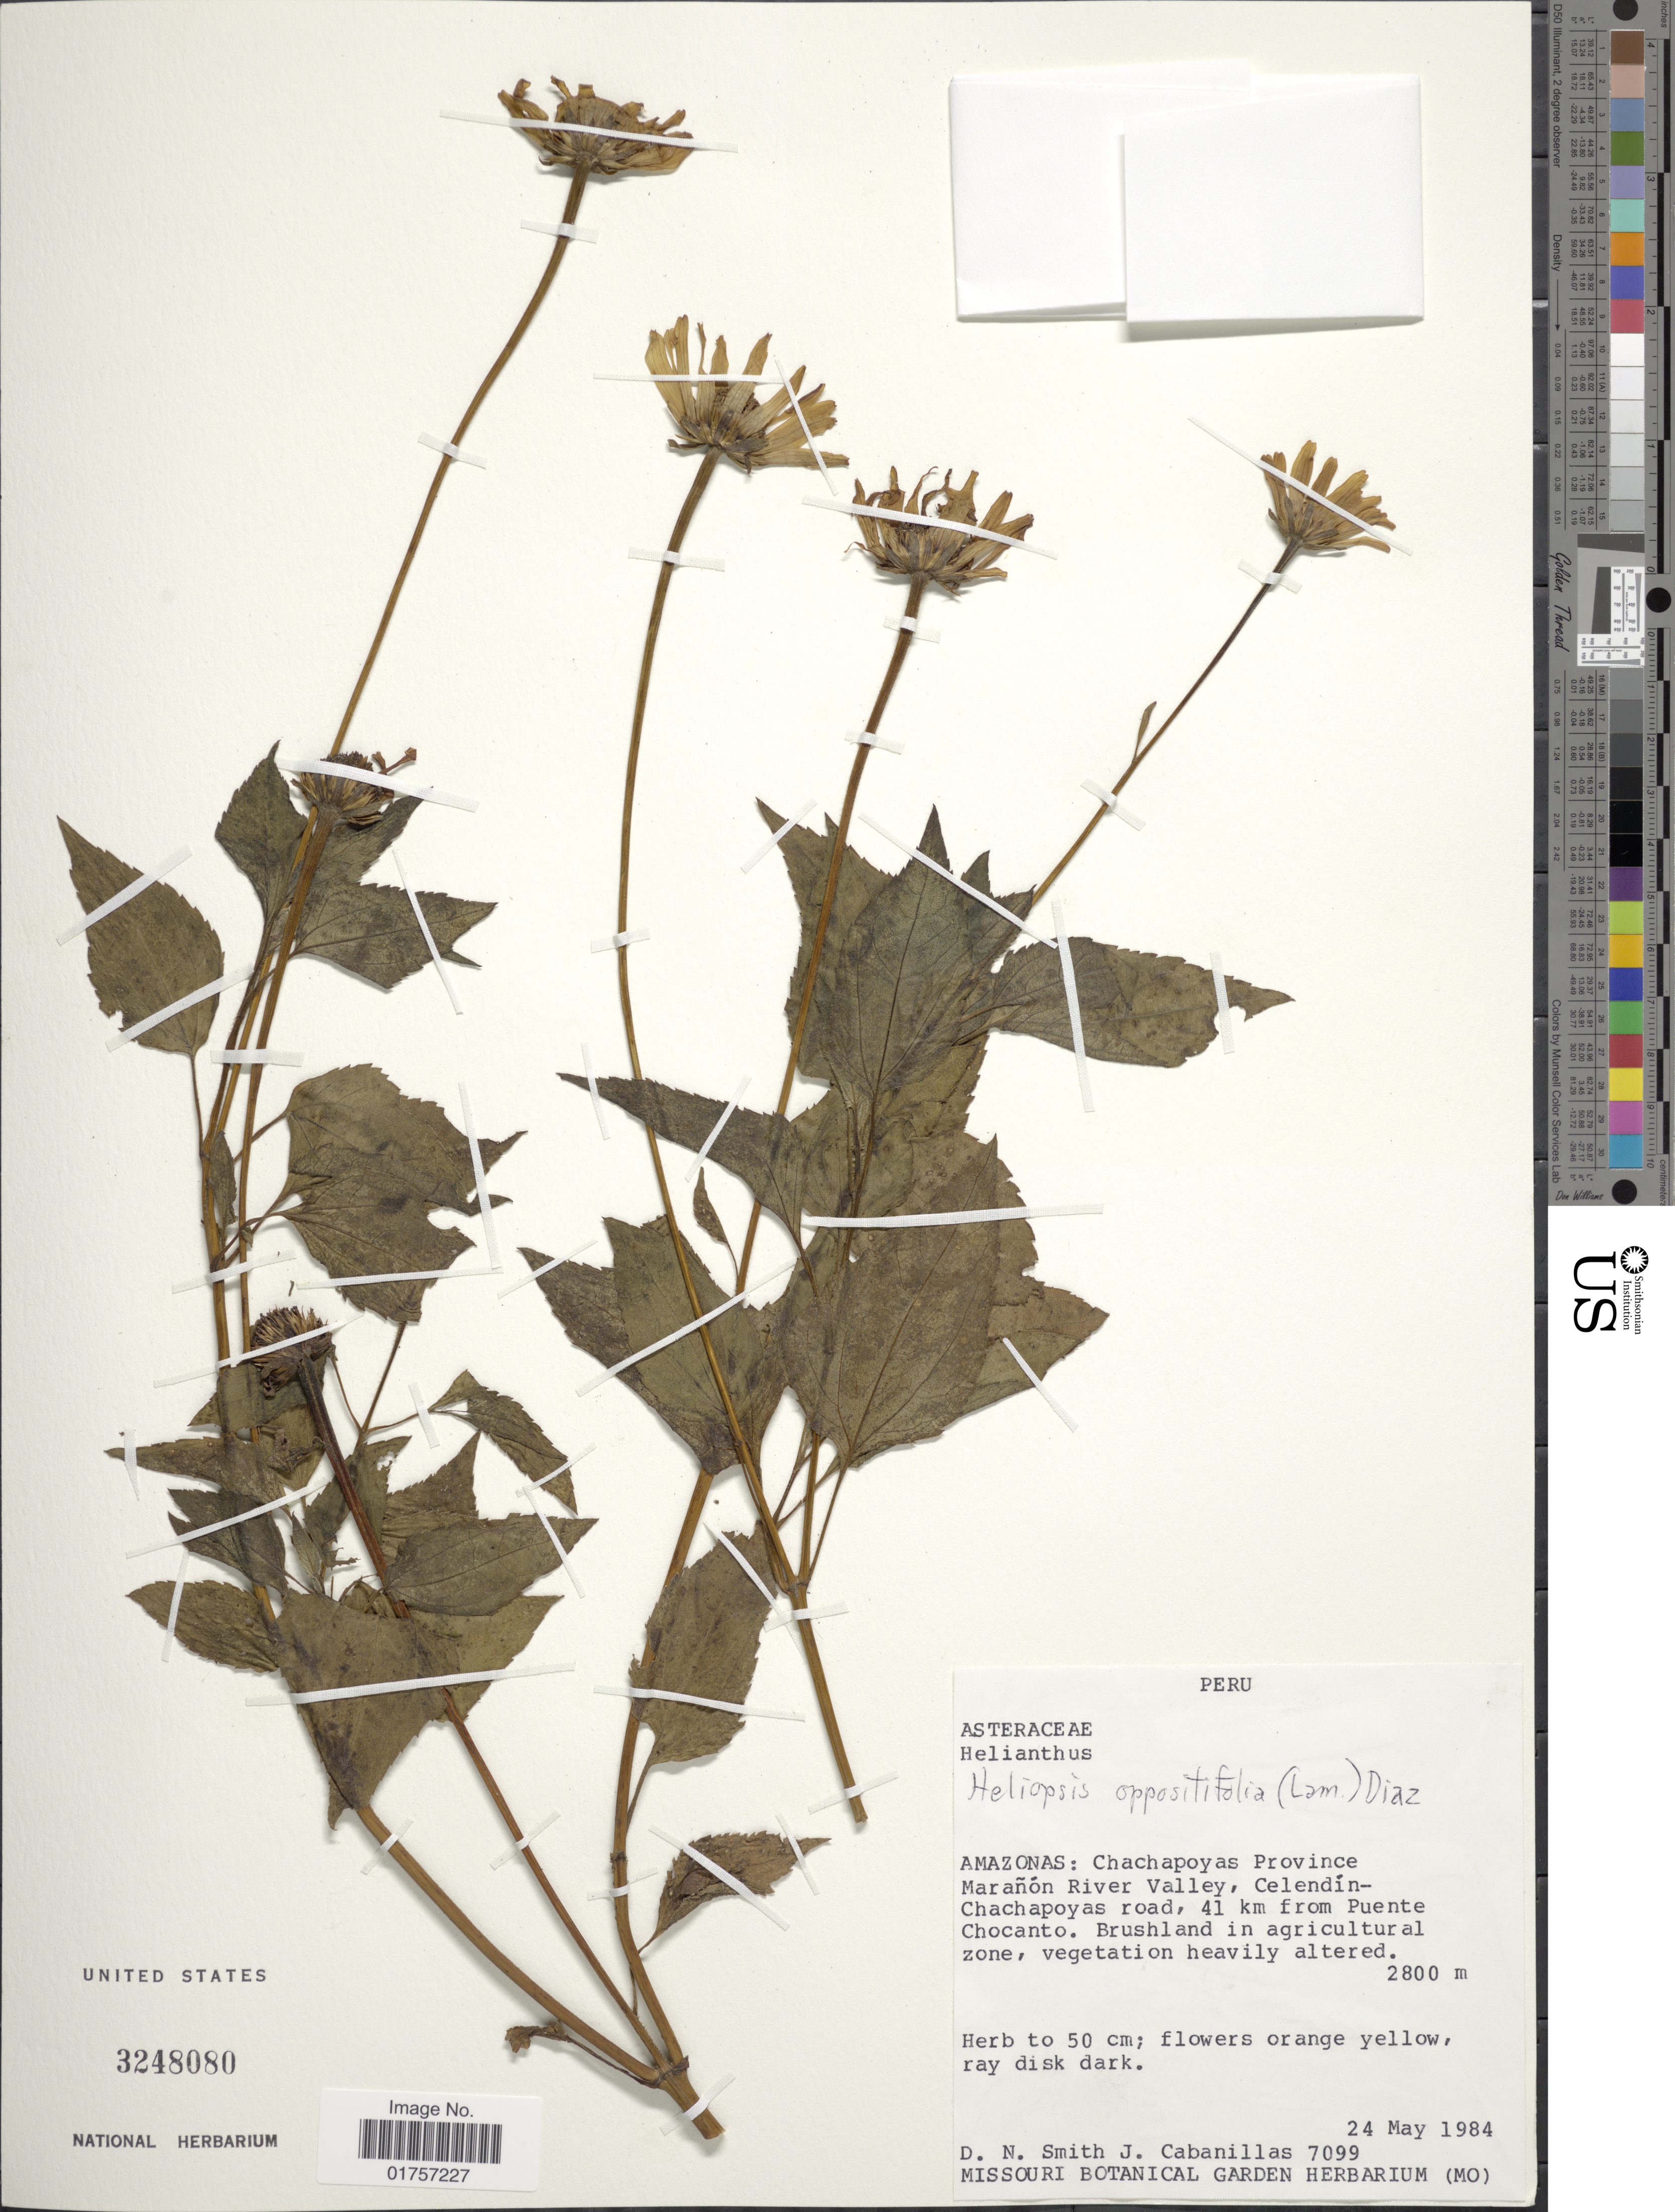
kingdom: Plantae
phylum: Tracheophyta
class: Magnoliopsida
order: Asterales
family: Asteraceae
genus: Heliopsis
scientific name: Heliopsis buphthalmoides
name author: (Jacq.) Dunal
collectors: D. Smith & J. Cabanillas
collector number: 7099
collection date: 1984-05-24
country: Peru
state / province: Amazonas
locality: Chachapoyas Province. Marañon River Valley, Celendin-Chachapoyas road, 41 km from Puente Chocanto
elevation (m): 2800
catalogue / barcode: US 3248080